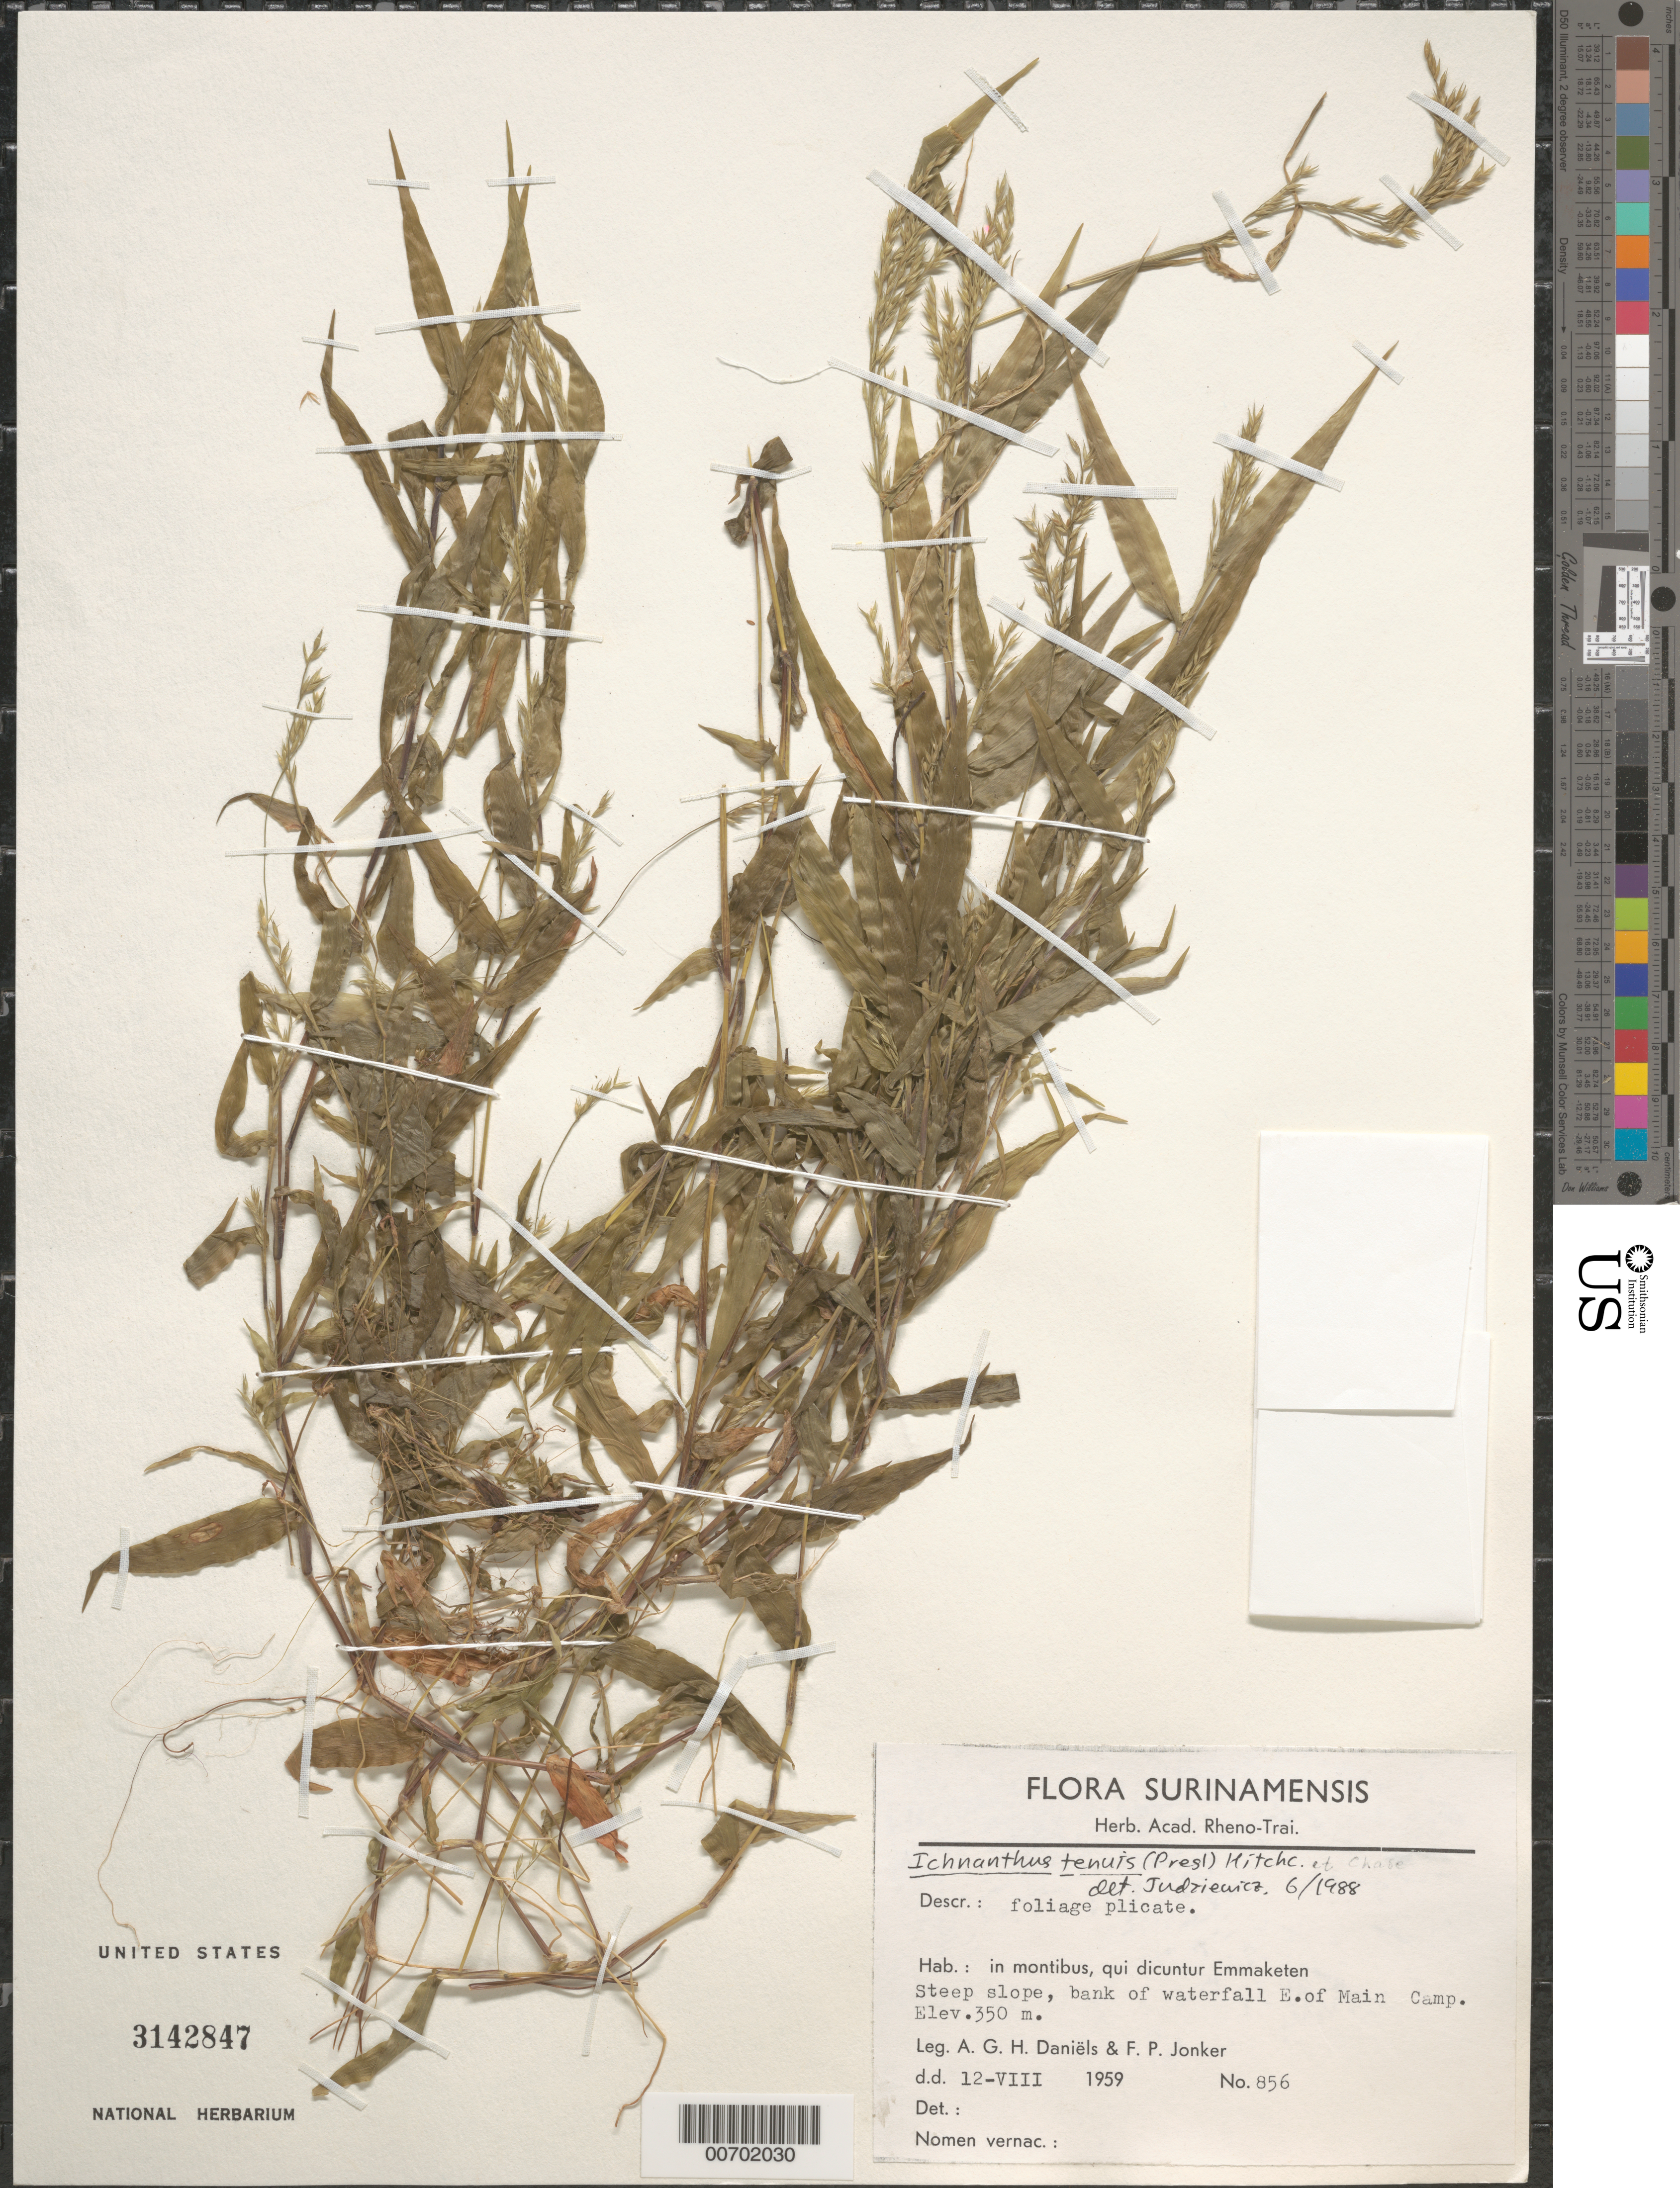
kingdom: Plantae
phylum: Tracheophyta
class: Liliopsida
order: Poales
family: Poaceae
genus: Ichnanthus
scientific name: Ichnanthus tenuis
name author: (J. Presl) Hitchc. & Chase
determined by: Judziewicz, E. J.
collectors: A. Daniëls & F. P. Jonker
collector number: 856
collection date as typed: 12-Aug-59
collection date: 1959-08-12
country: Suriname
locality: Emmaketen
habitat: Steep slope, bank of waterfall E of Main Camp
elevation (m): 350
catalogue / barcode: US 3142847